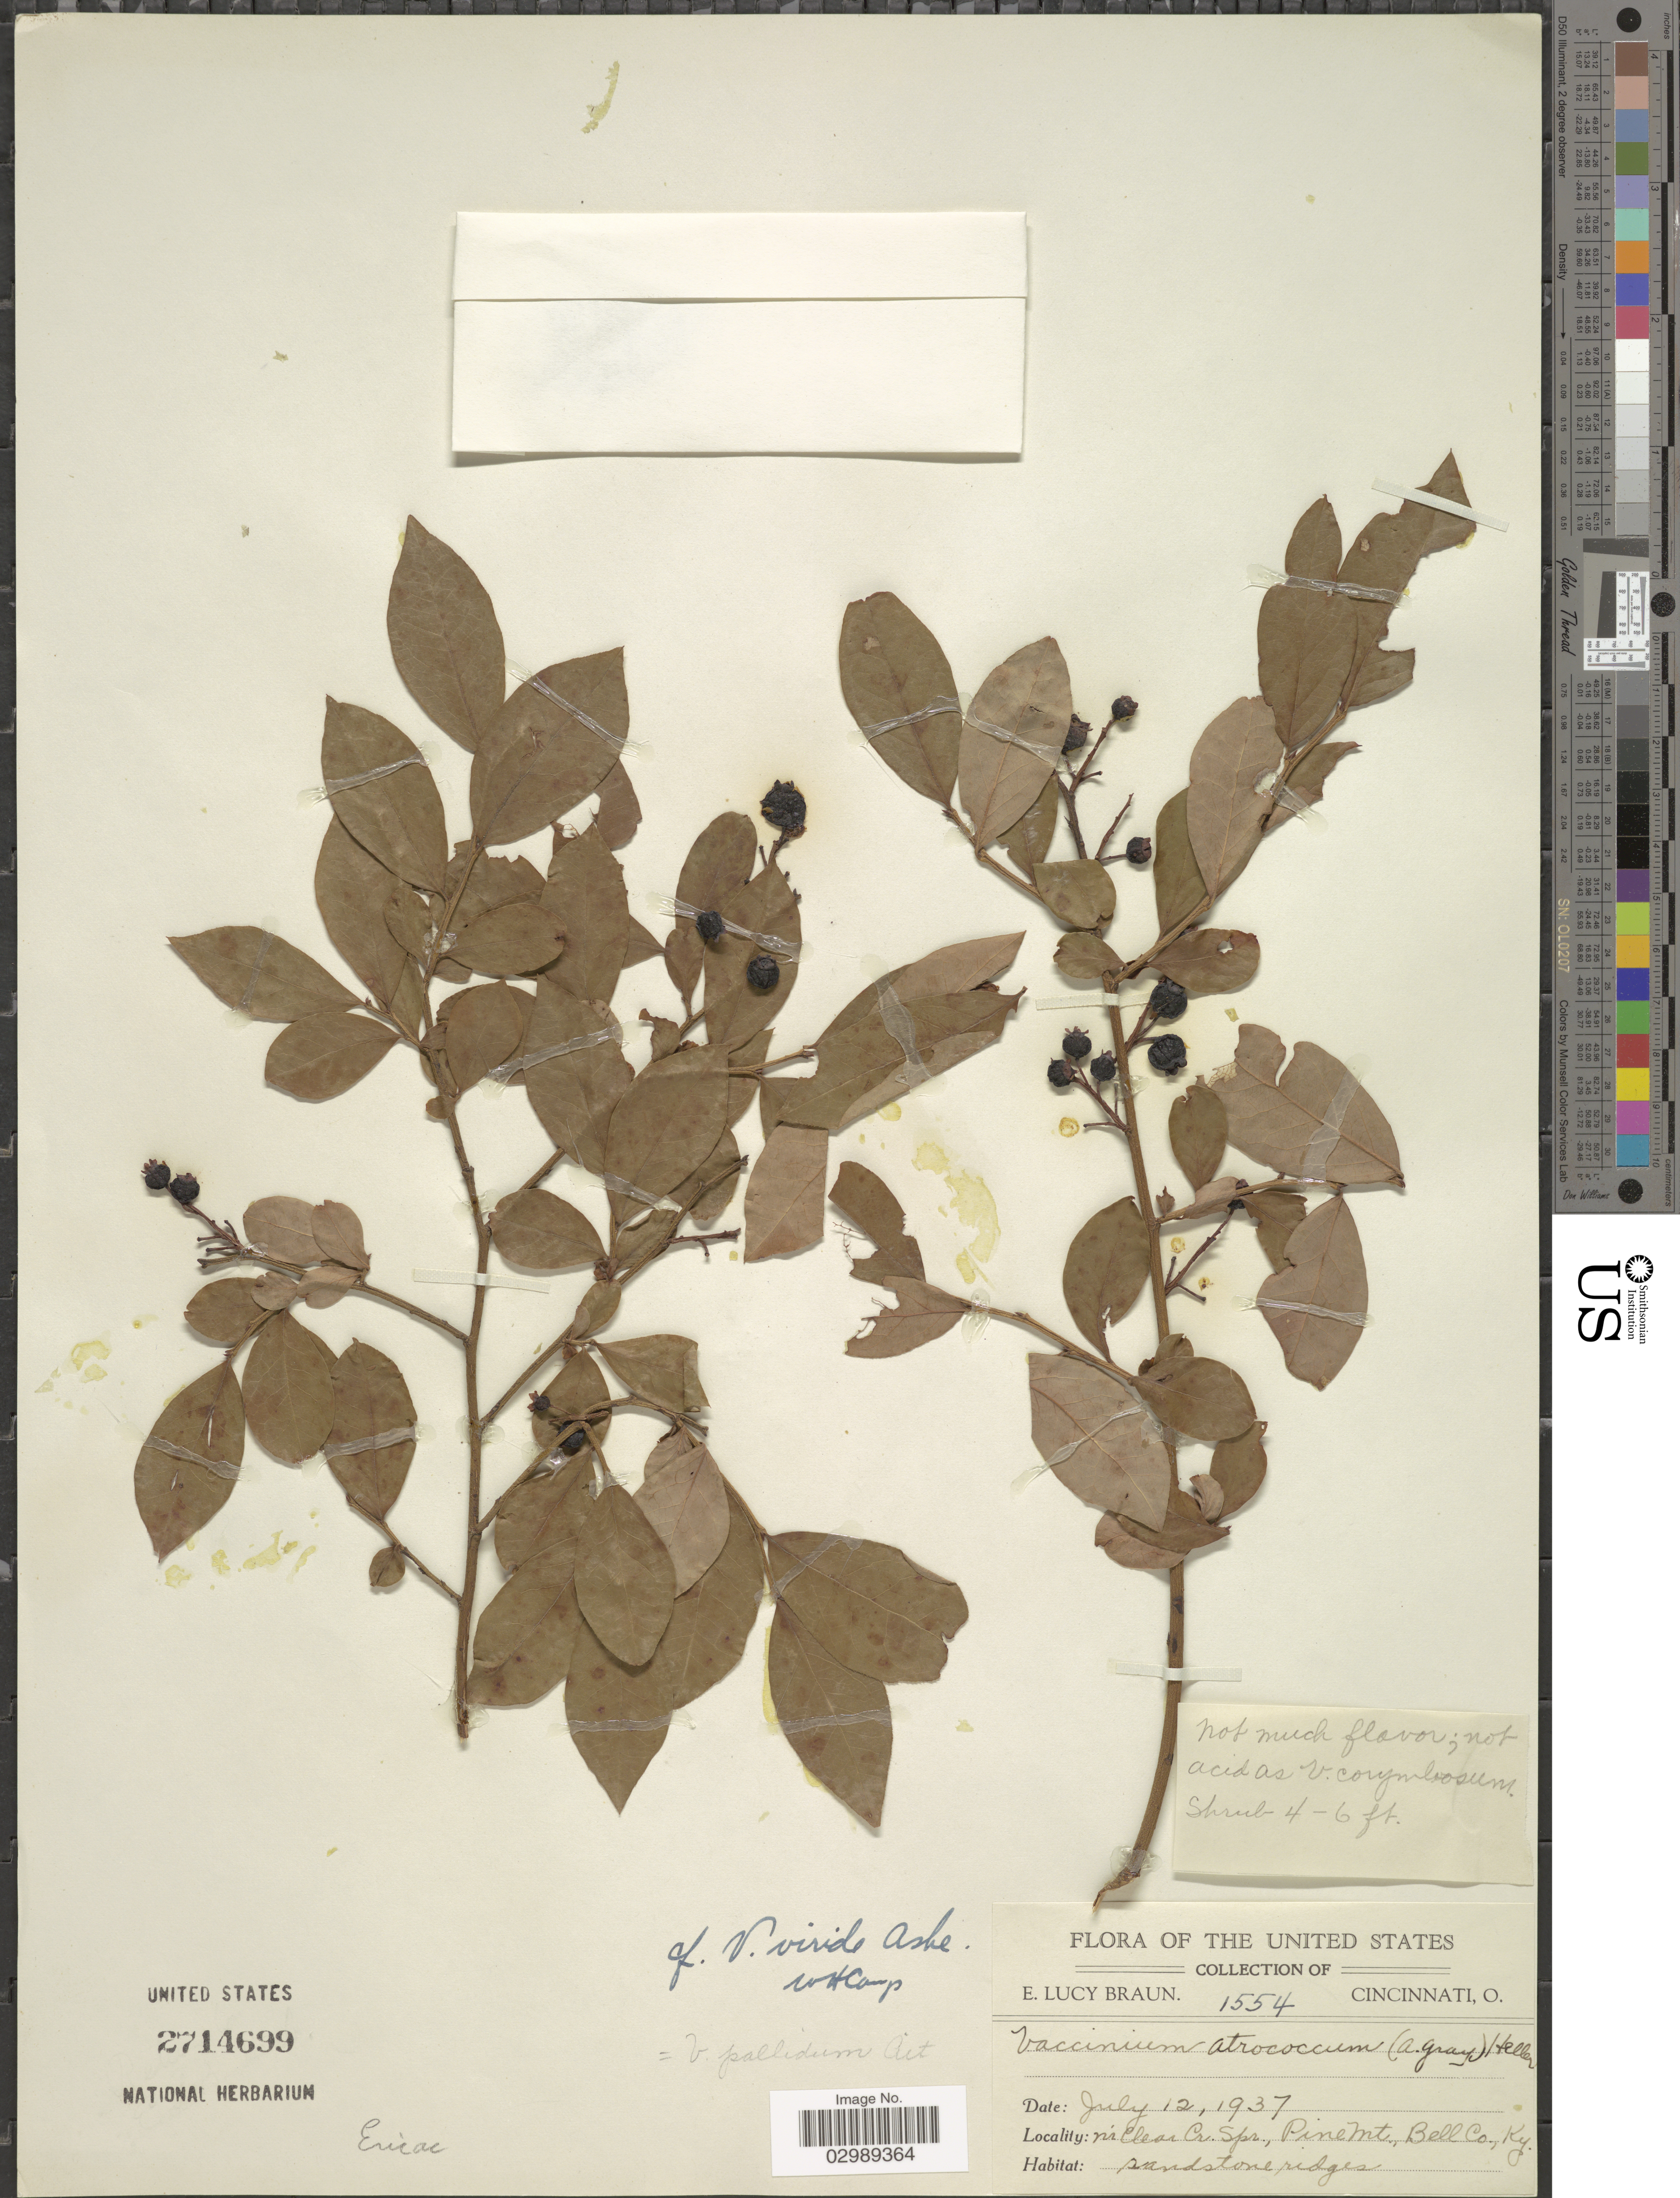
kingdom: Plantae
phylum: Tracheophyta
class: Magnoliopsida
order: Ericales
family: Ericaceae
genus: Vaccinium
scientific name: Vaccinium pallidum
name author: Aiton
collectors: E. L. Braun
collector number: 1554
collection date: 1937-07-12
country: United States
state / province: Kentucky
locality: Nr Clear Cr. Spr. Pine Mt., Bell Co.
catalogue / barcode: US 2714699